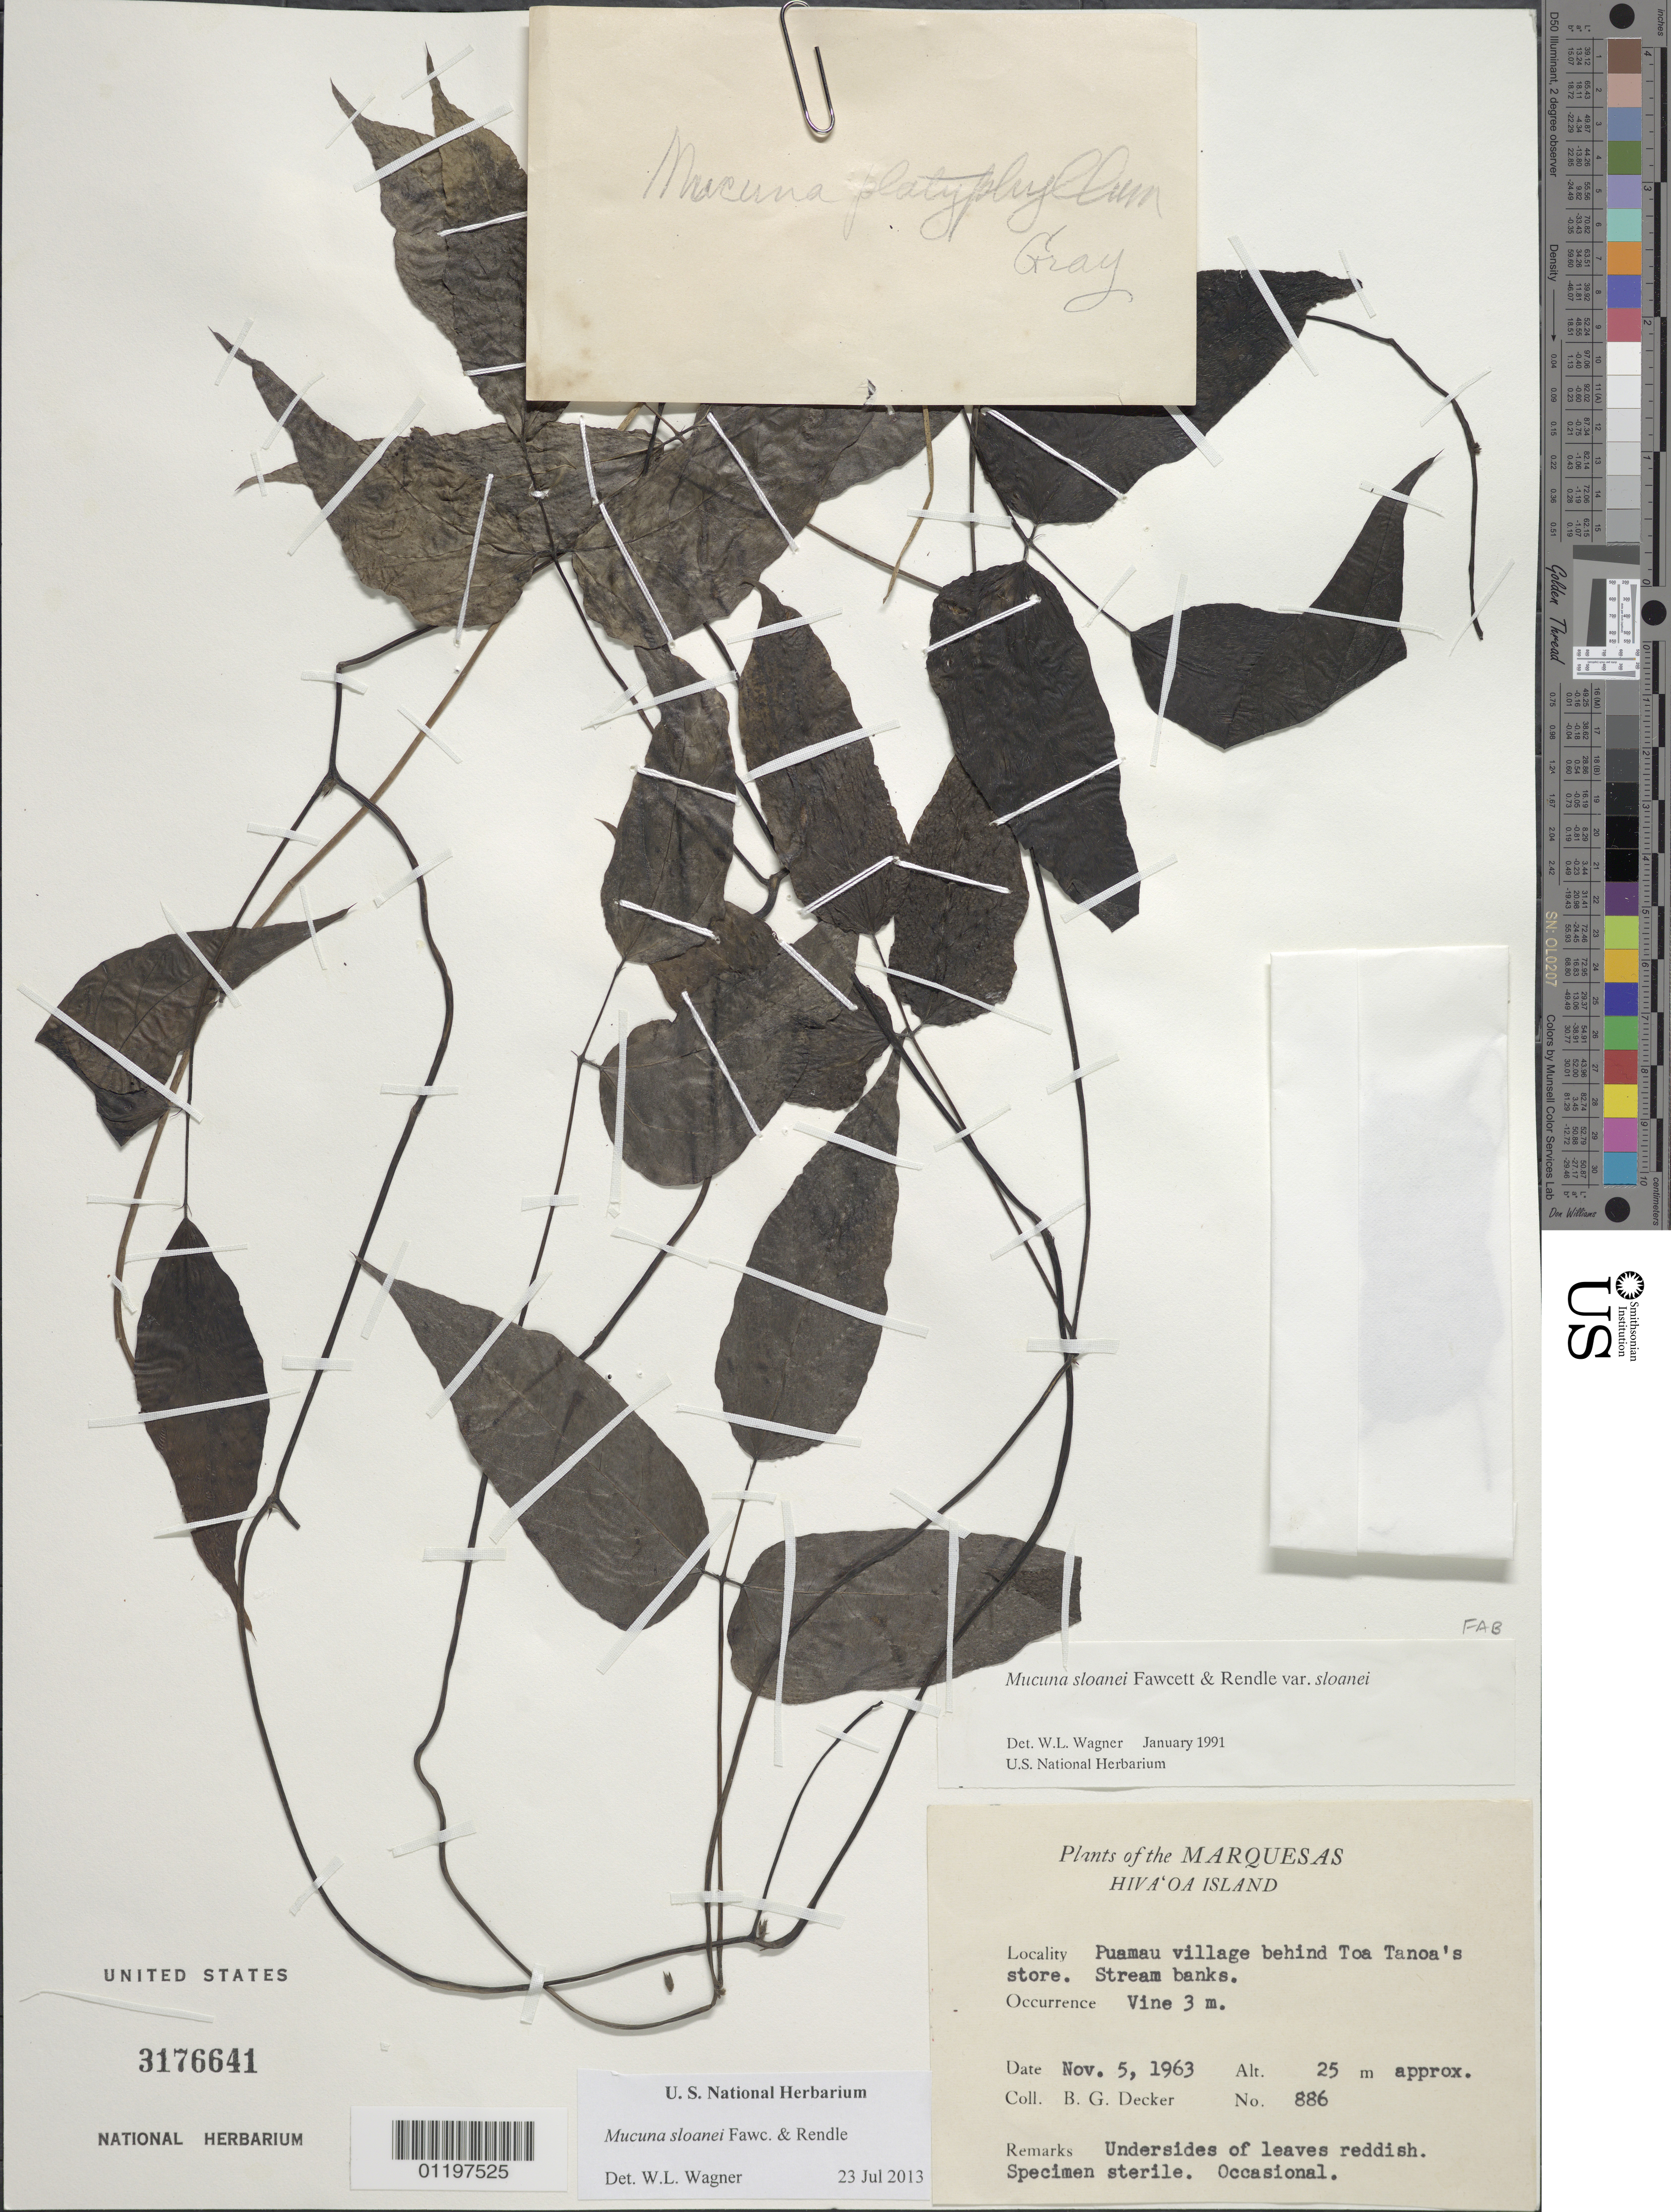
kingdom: Plantae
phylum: Tracheophyta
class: Magnoliopsida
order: Fabales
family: Fabaceae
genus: Mucuna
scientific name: Mucuna sloanei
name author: Fawc. & Rendle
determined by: Wagner, W. L., (BOT), Smithsonian Institution - National Museum of Natural History (UNITED STATES)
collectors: B. G. Decker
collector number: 886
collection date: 1963-11-05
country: French Polynesia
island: Hiva Oa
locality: Puamau village behind Toa Tanoa's store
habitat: Stream banks. Occasional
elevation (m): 25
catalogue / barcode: US 3176641